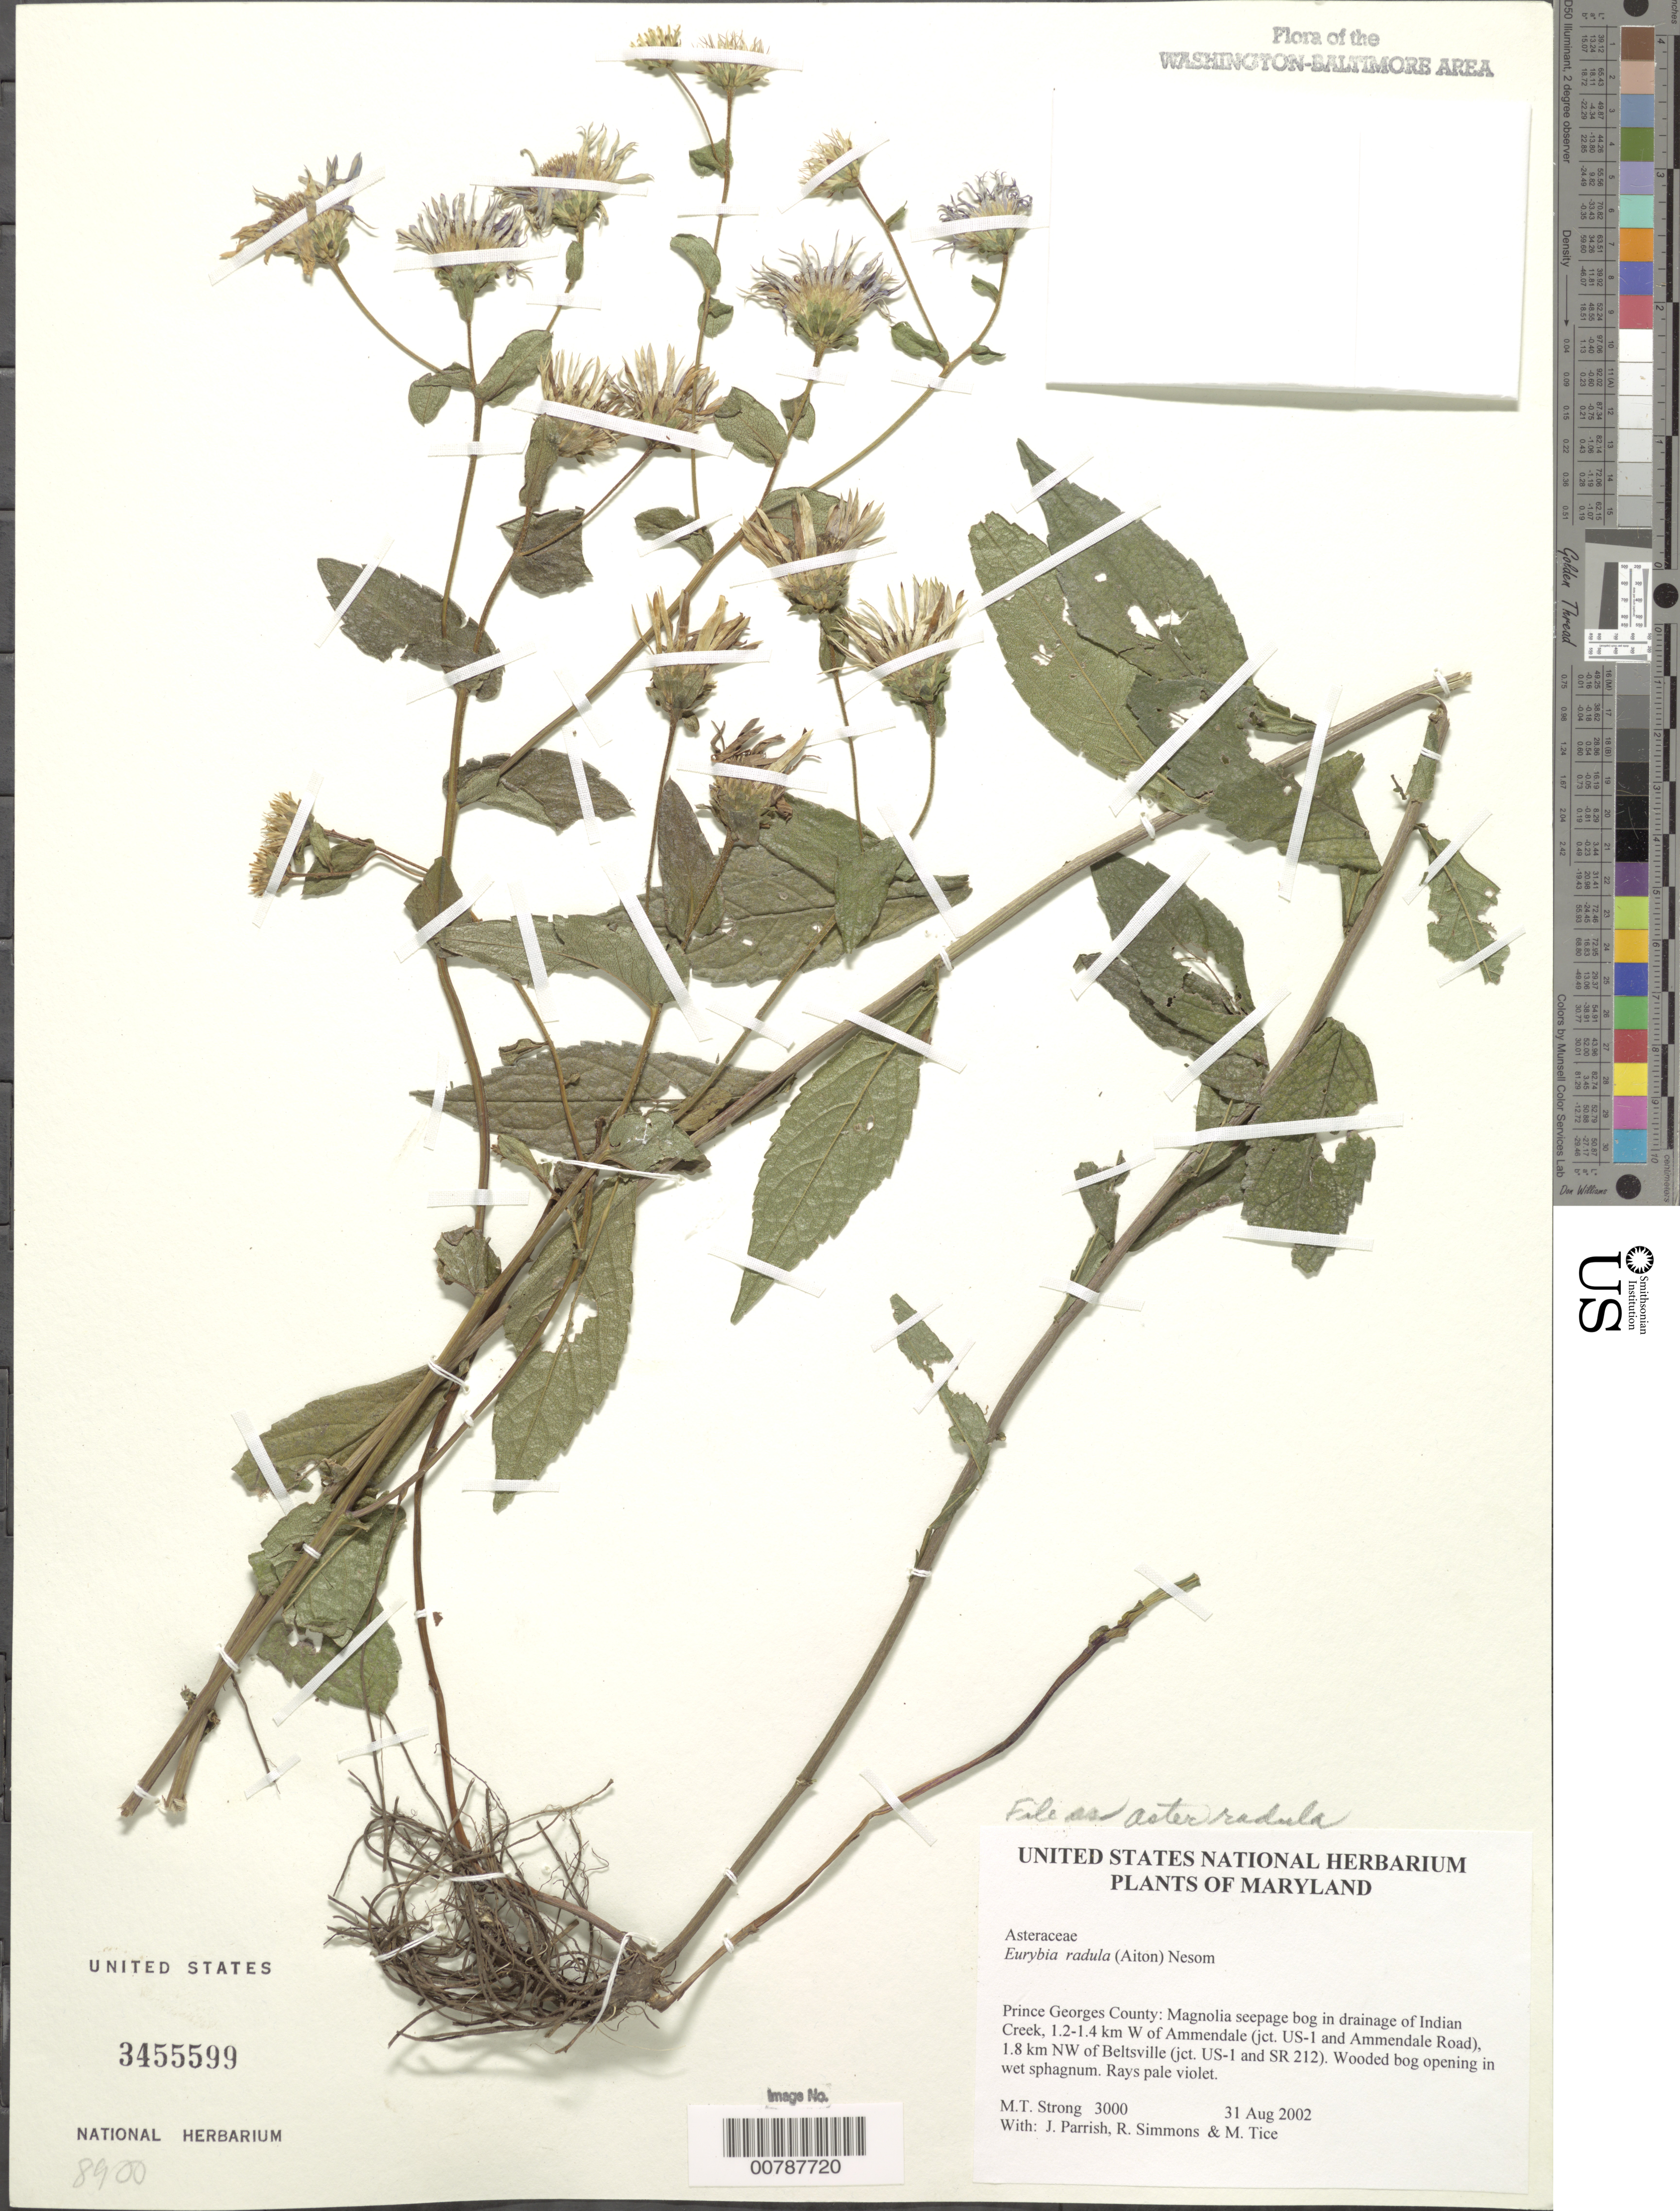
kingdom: Plantae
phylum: Tracheophyta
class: Magnoliopsida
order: Asterales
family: Asteraceae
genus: Eurybia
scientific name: Eurybia radula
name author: (Aiton) G.L. Nesom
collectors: M. T. Strong, J. Parrish, R. Simmons & M. Tice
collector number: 3000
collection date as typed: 31 Aug 2002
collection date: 2002-08-31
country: United States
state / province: Maryland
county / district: Prince George's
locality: Magnolia seepage bog in drainage of Indian Creek, 1.2-1.4 km W of Ammendale (jct. US-1 and Ammendale Road), 1.8 km NW of Beltsville (jct. US-1 and SR 212).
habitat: Wooded bog opening in wet sphagnum.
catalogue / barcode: US 3455599